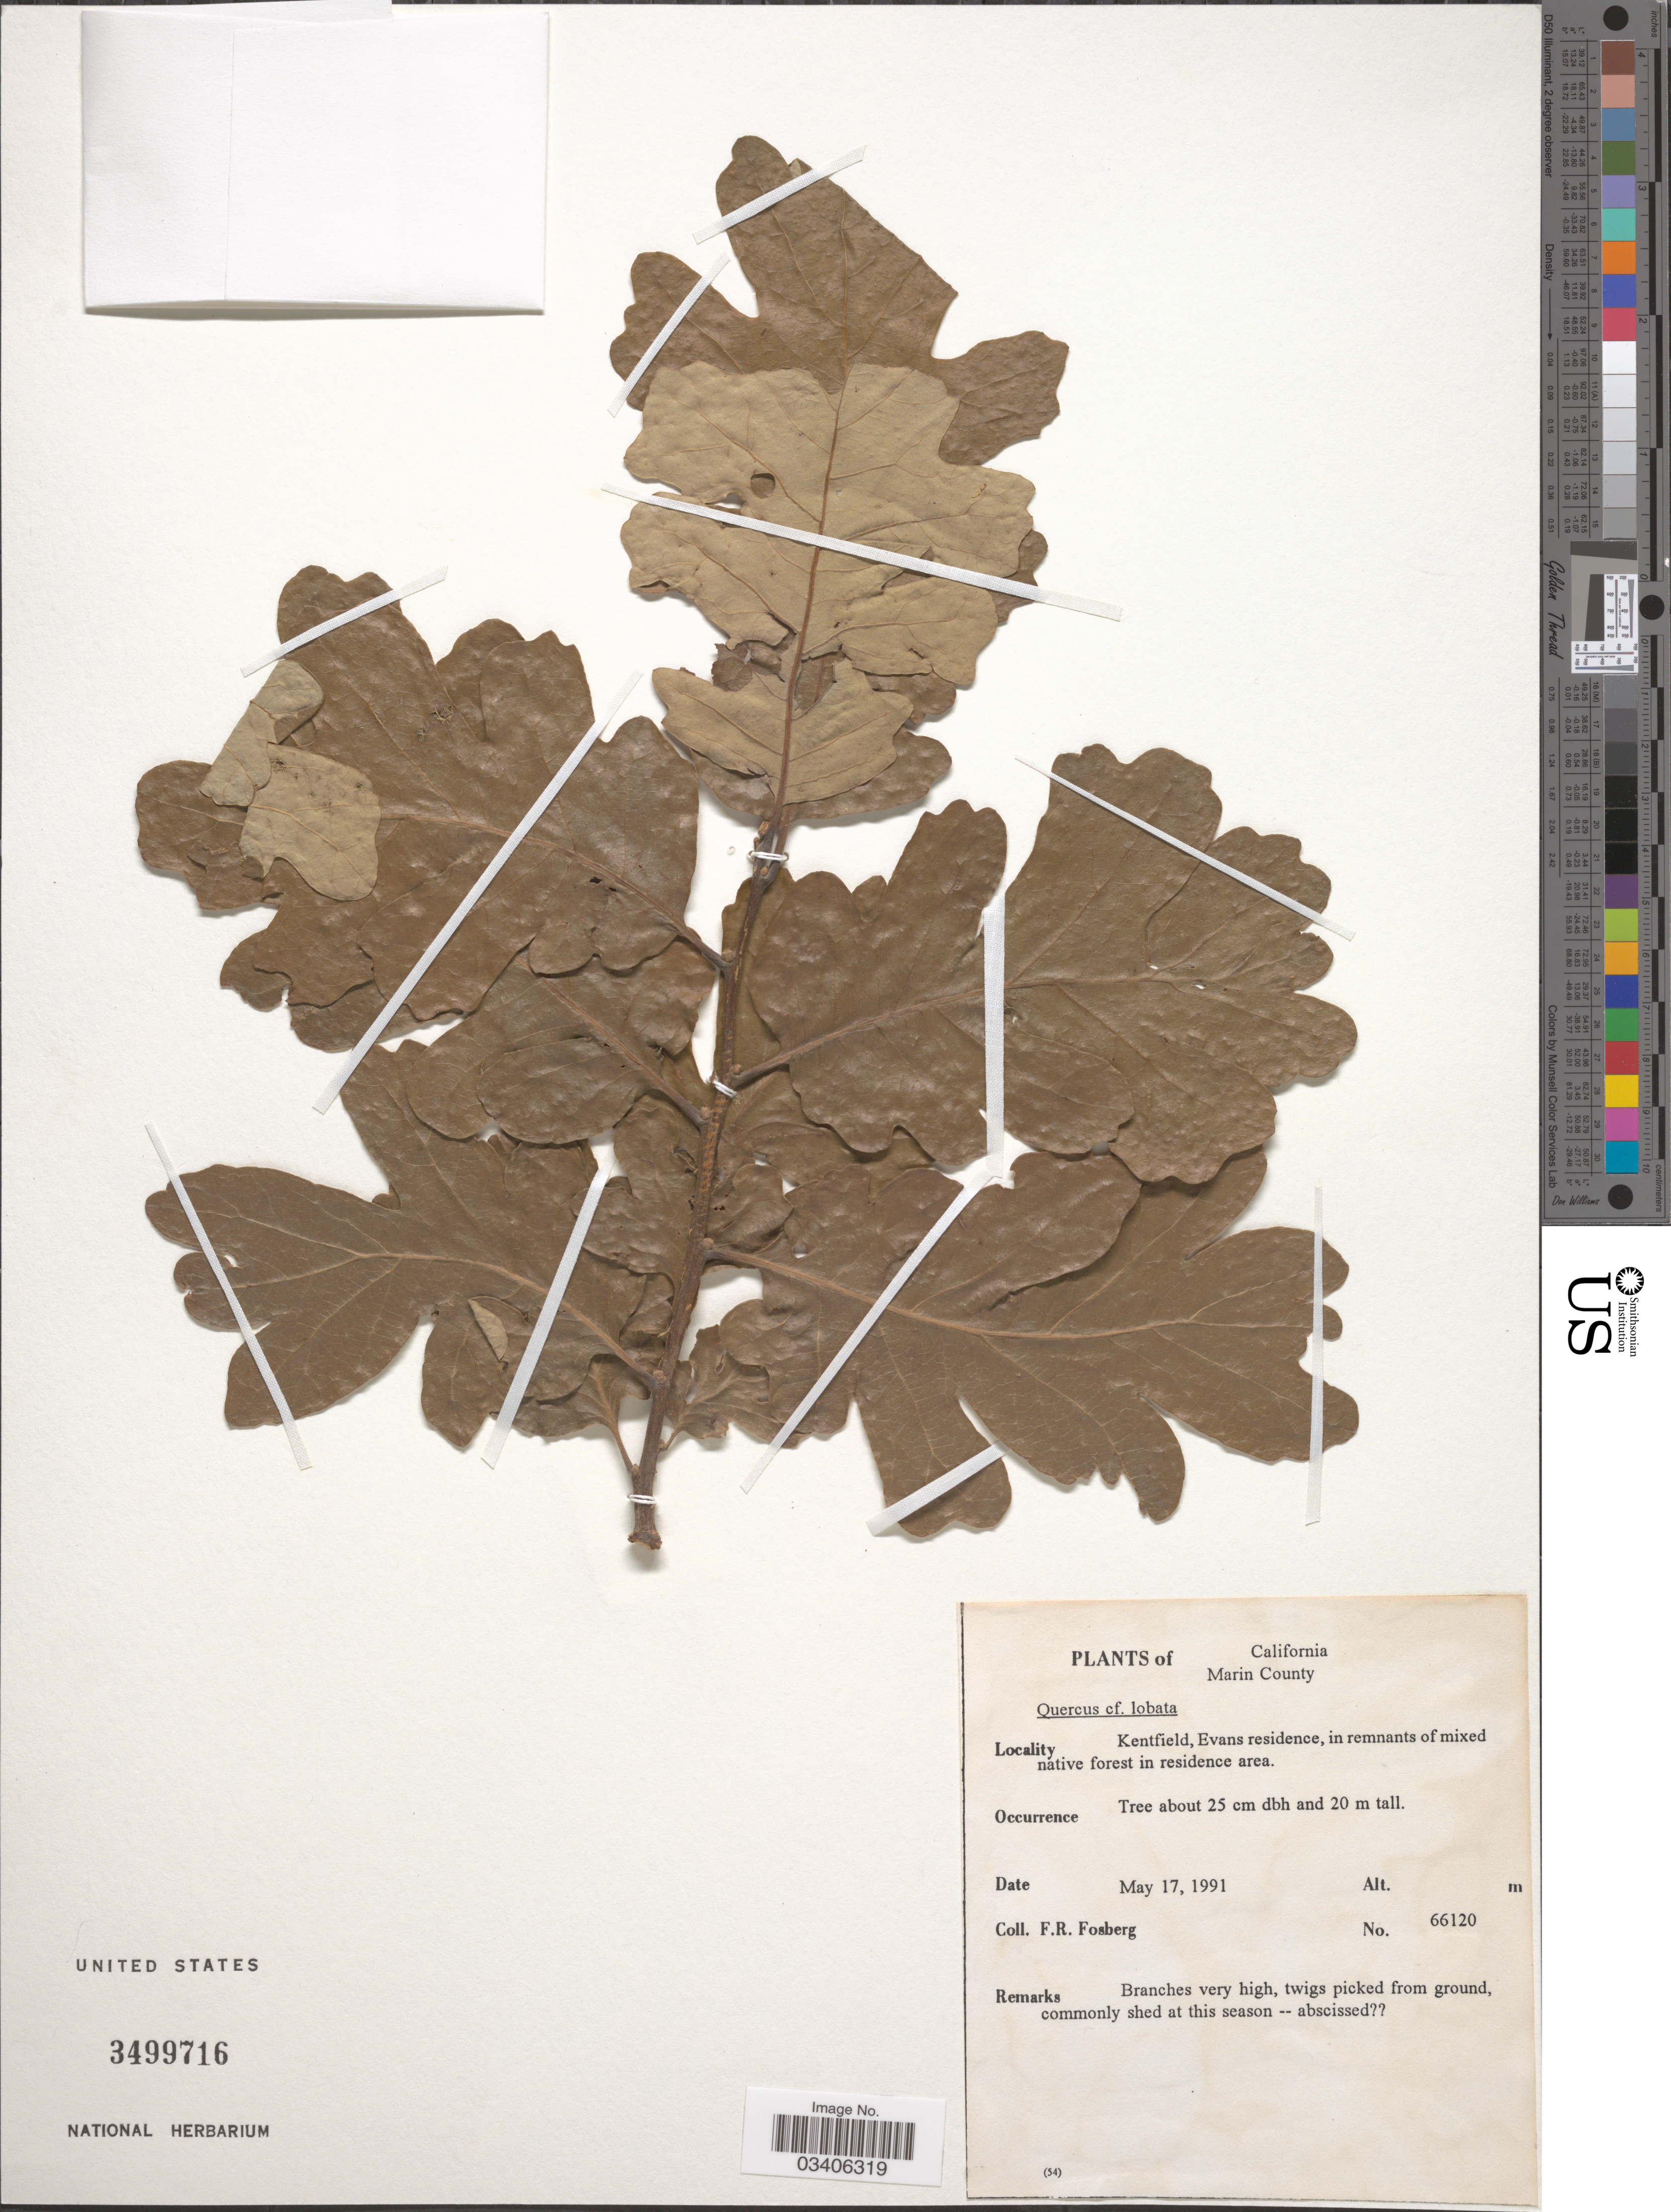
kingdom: Plantae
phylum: Tracheophyta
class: Magnoliopsida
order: Fagales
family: Fagaceae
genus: Quercus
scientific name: Quercus lobata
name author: Née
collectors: F. R. Fosberg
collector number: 66120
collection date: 1991-05-17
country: United States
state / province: California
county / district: Marin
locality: Marin County. Kentfield, Evans residence, in remnants of mixed native forest in residence area.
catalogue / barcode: US 3499716